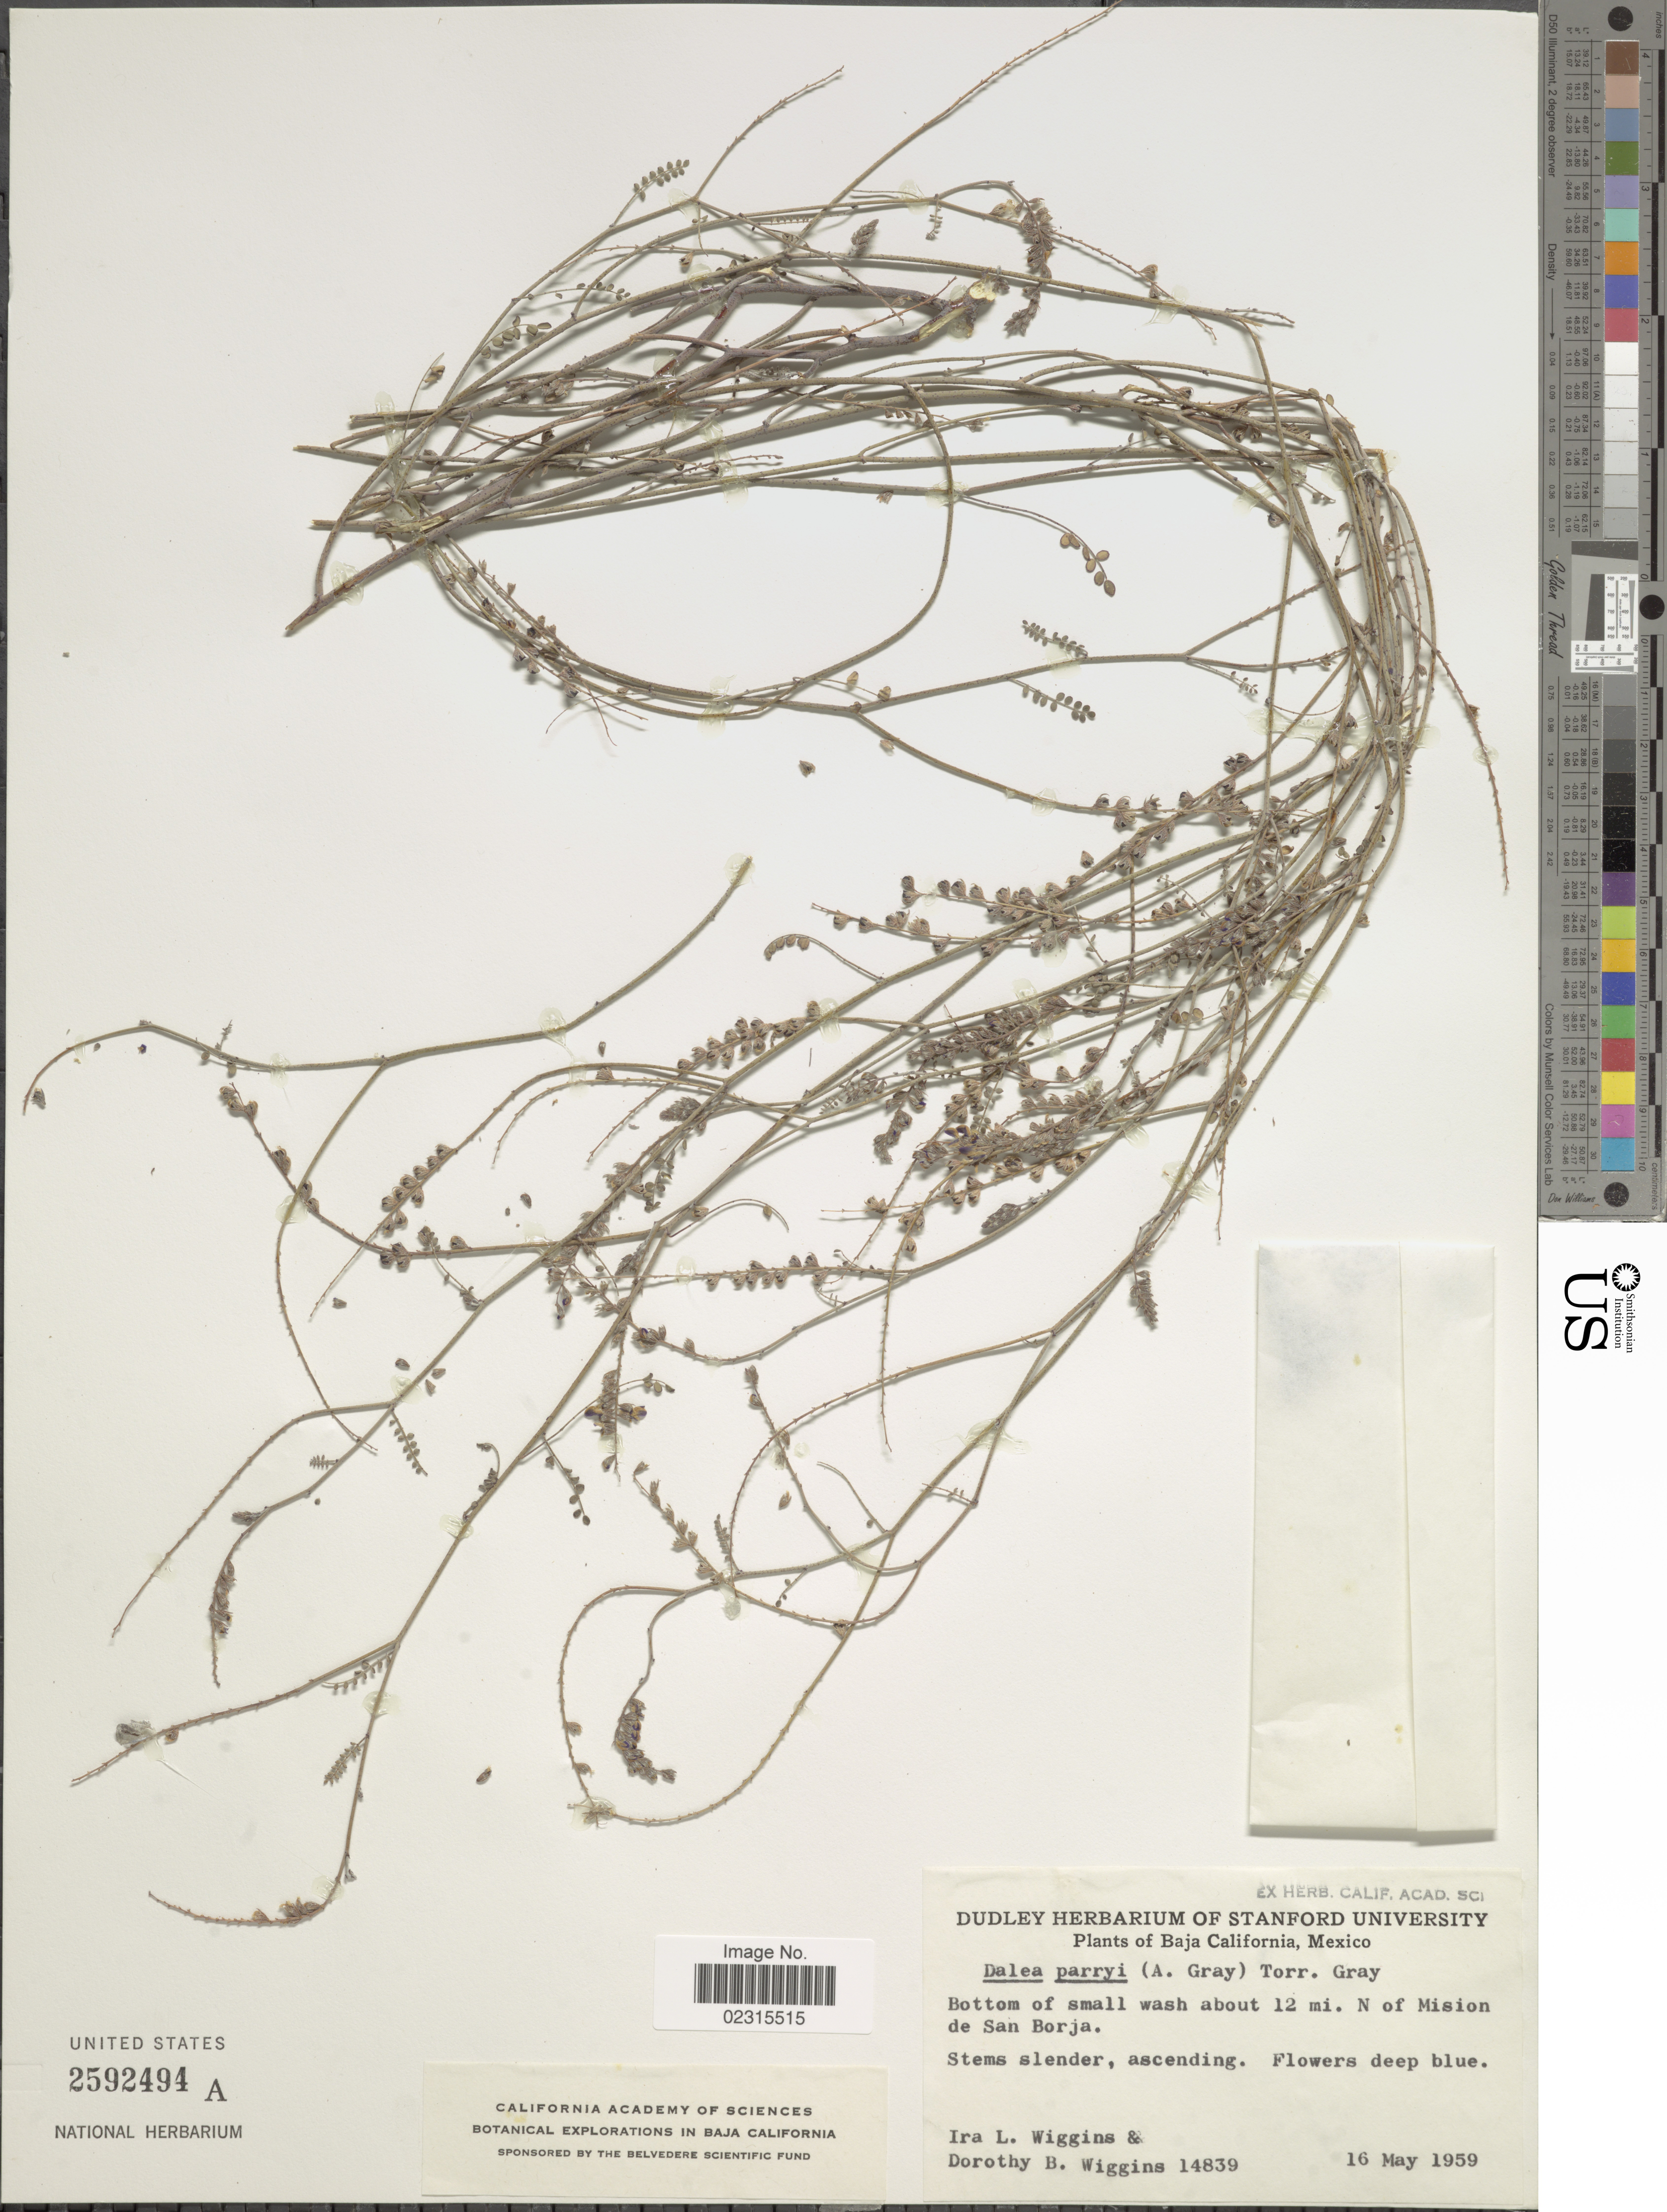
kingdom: Plantae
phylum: Tracheophyta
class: Magnoliopsida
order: Fabales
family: Fabaceae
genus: Marina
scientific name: Marina parryi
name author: (Torr. & A. Gray) Barneby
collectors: I. L. Wiggins & D. B. Wiggins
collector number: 14839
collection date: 1959-05-16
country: Mexico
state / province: Baja California Norte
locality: About 12 mi. N of Mision de San Borja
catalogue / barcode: US 2592494A